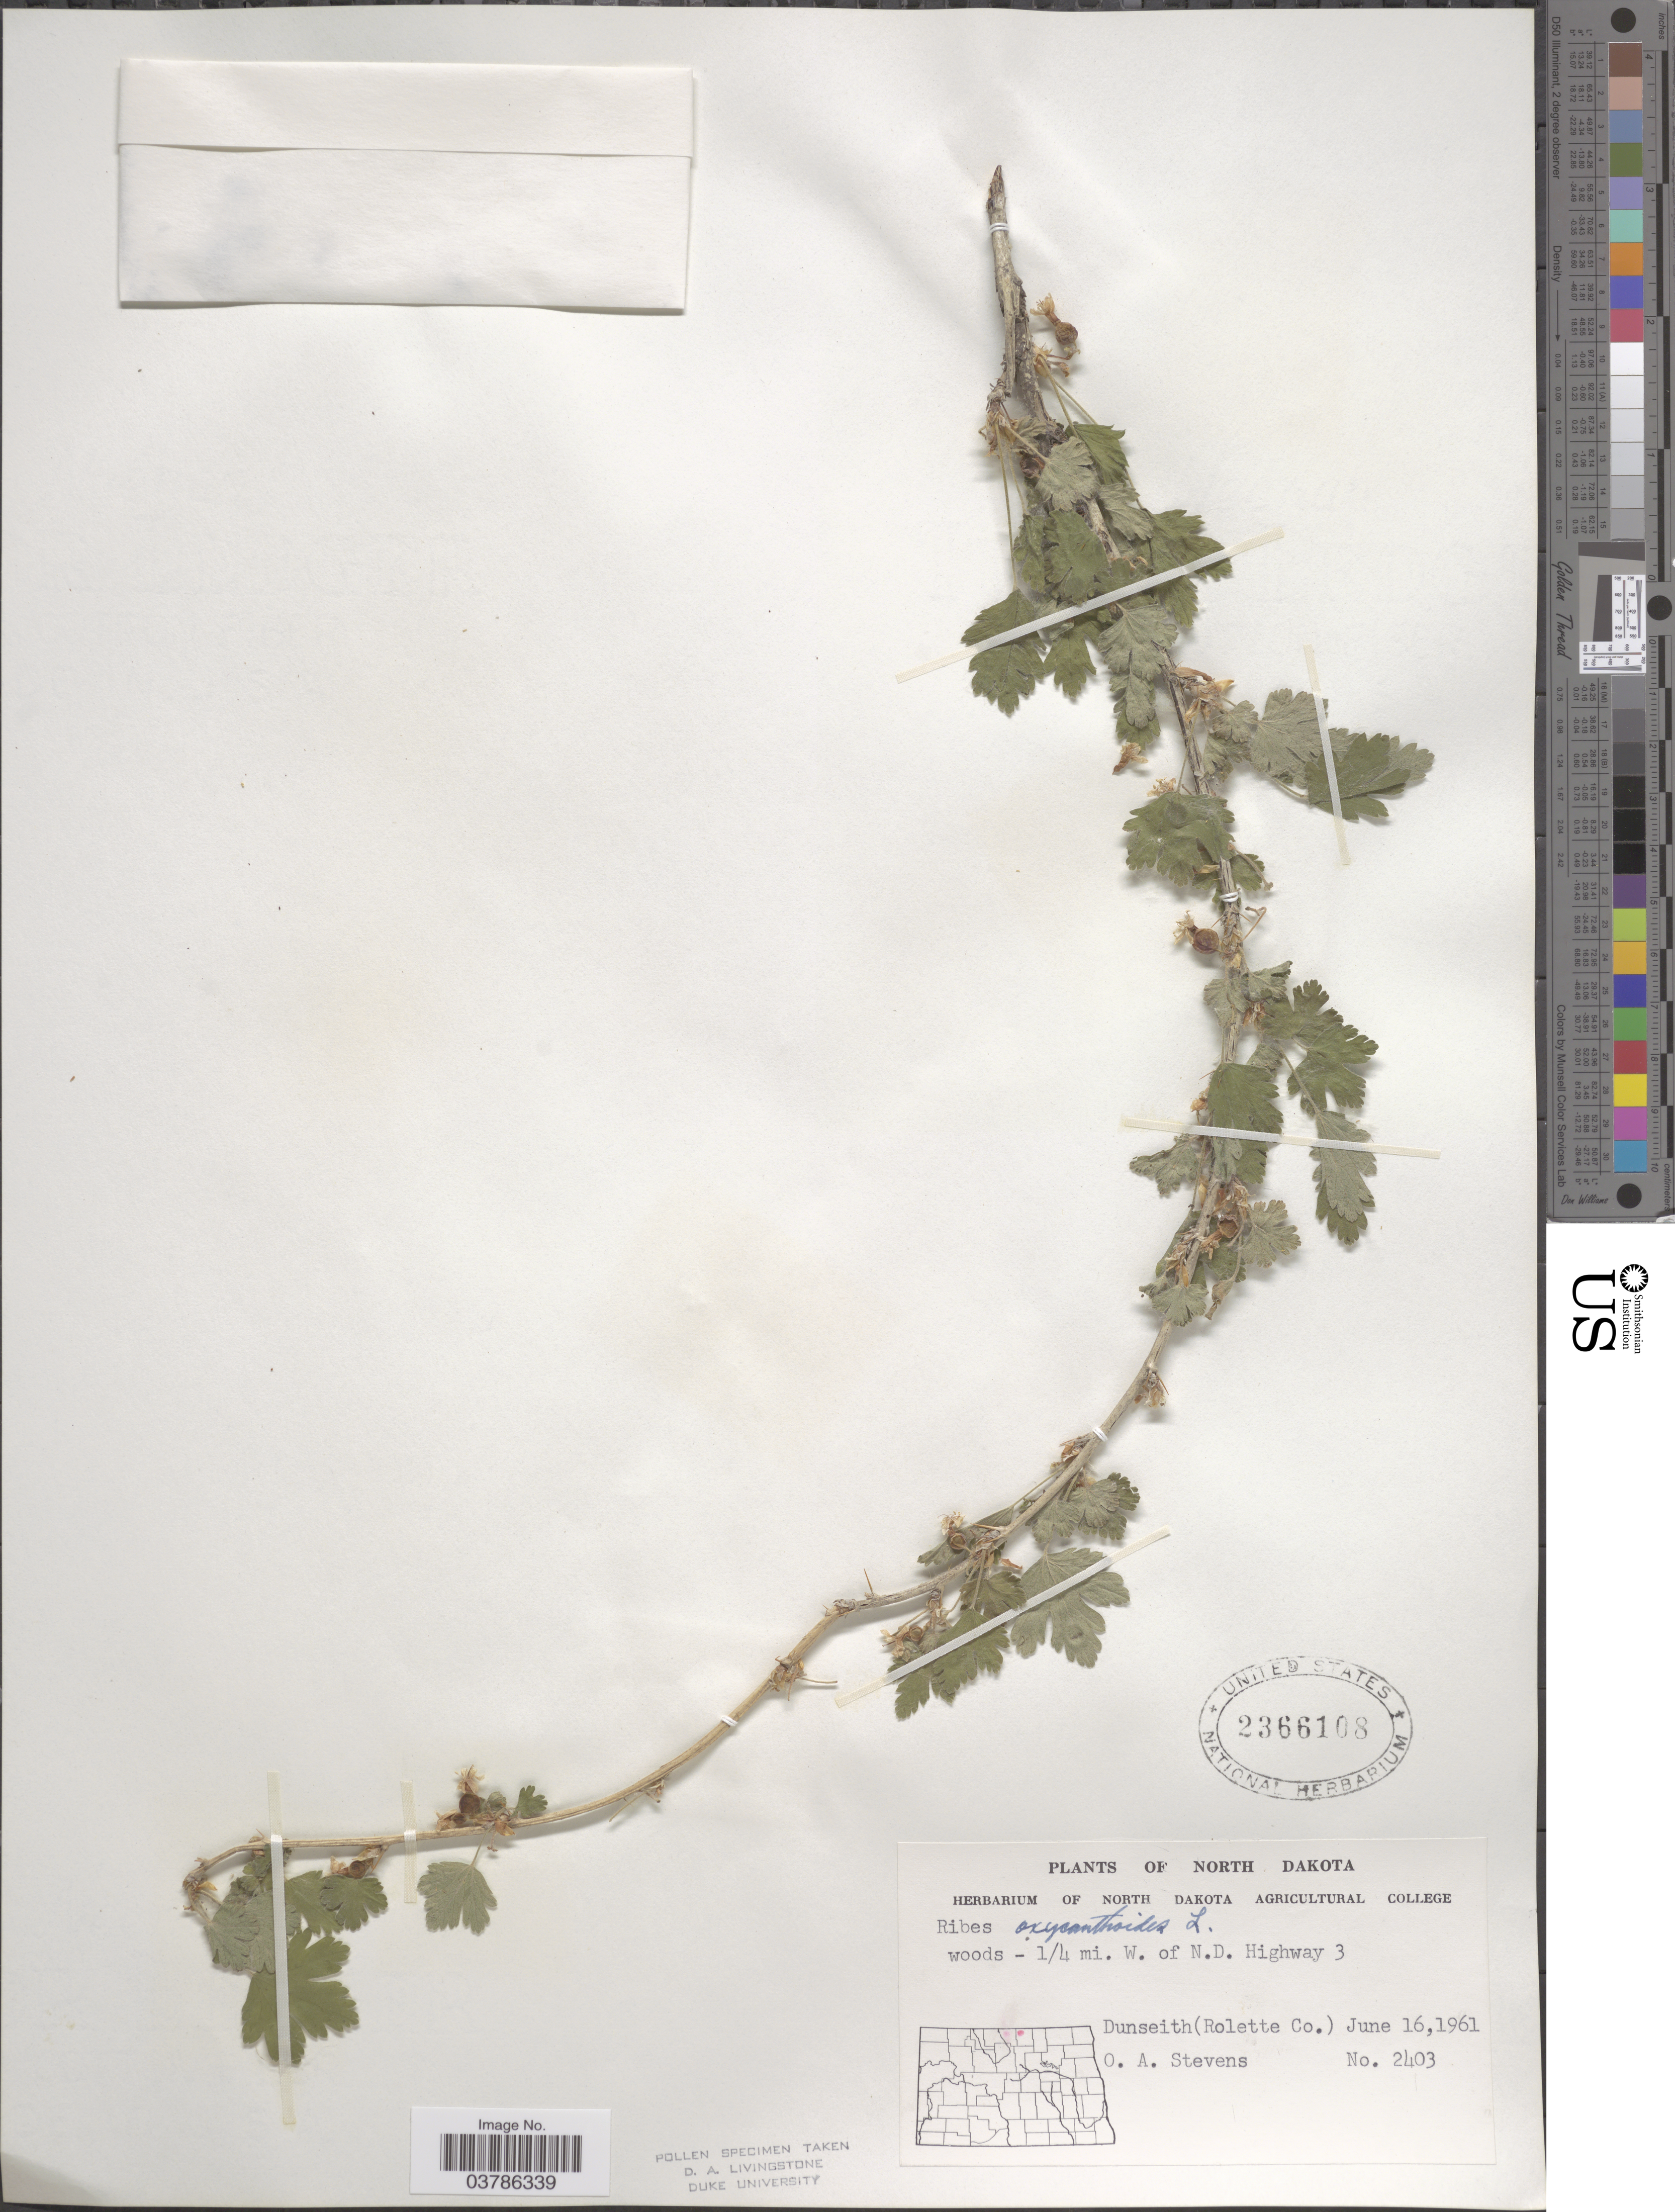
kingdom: Plantae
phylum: Tracheophyta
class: Magnoliopsida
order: Saxifragales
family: Grossulariaceae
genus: Ribes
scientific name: Ribes oxyacanthoides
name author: L.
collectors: O. A. Stevens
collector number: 2403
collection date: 1961-06-16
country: United States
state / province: North Dakota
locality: ¼ mi. W. of N.D. Highway 3. Dunseith ( Rolette Co.).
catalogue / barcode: US 2366108